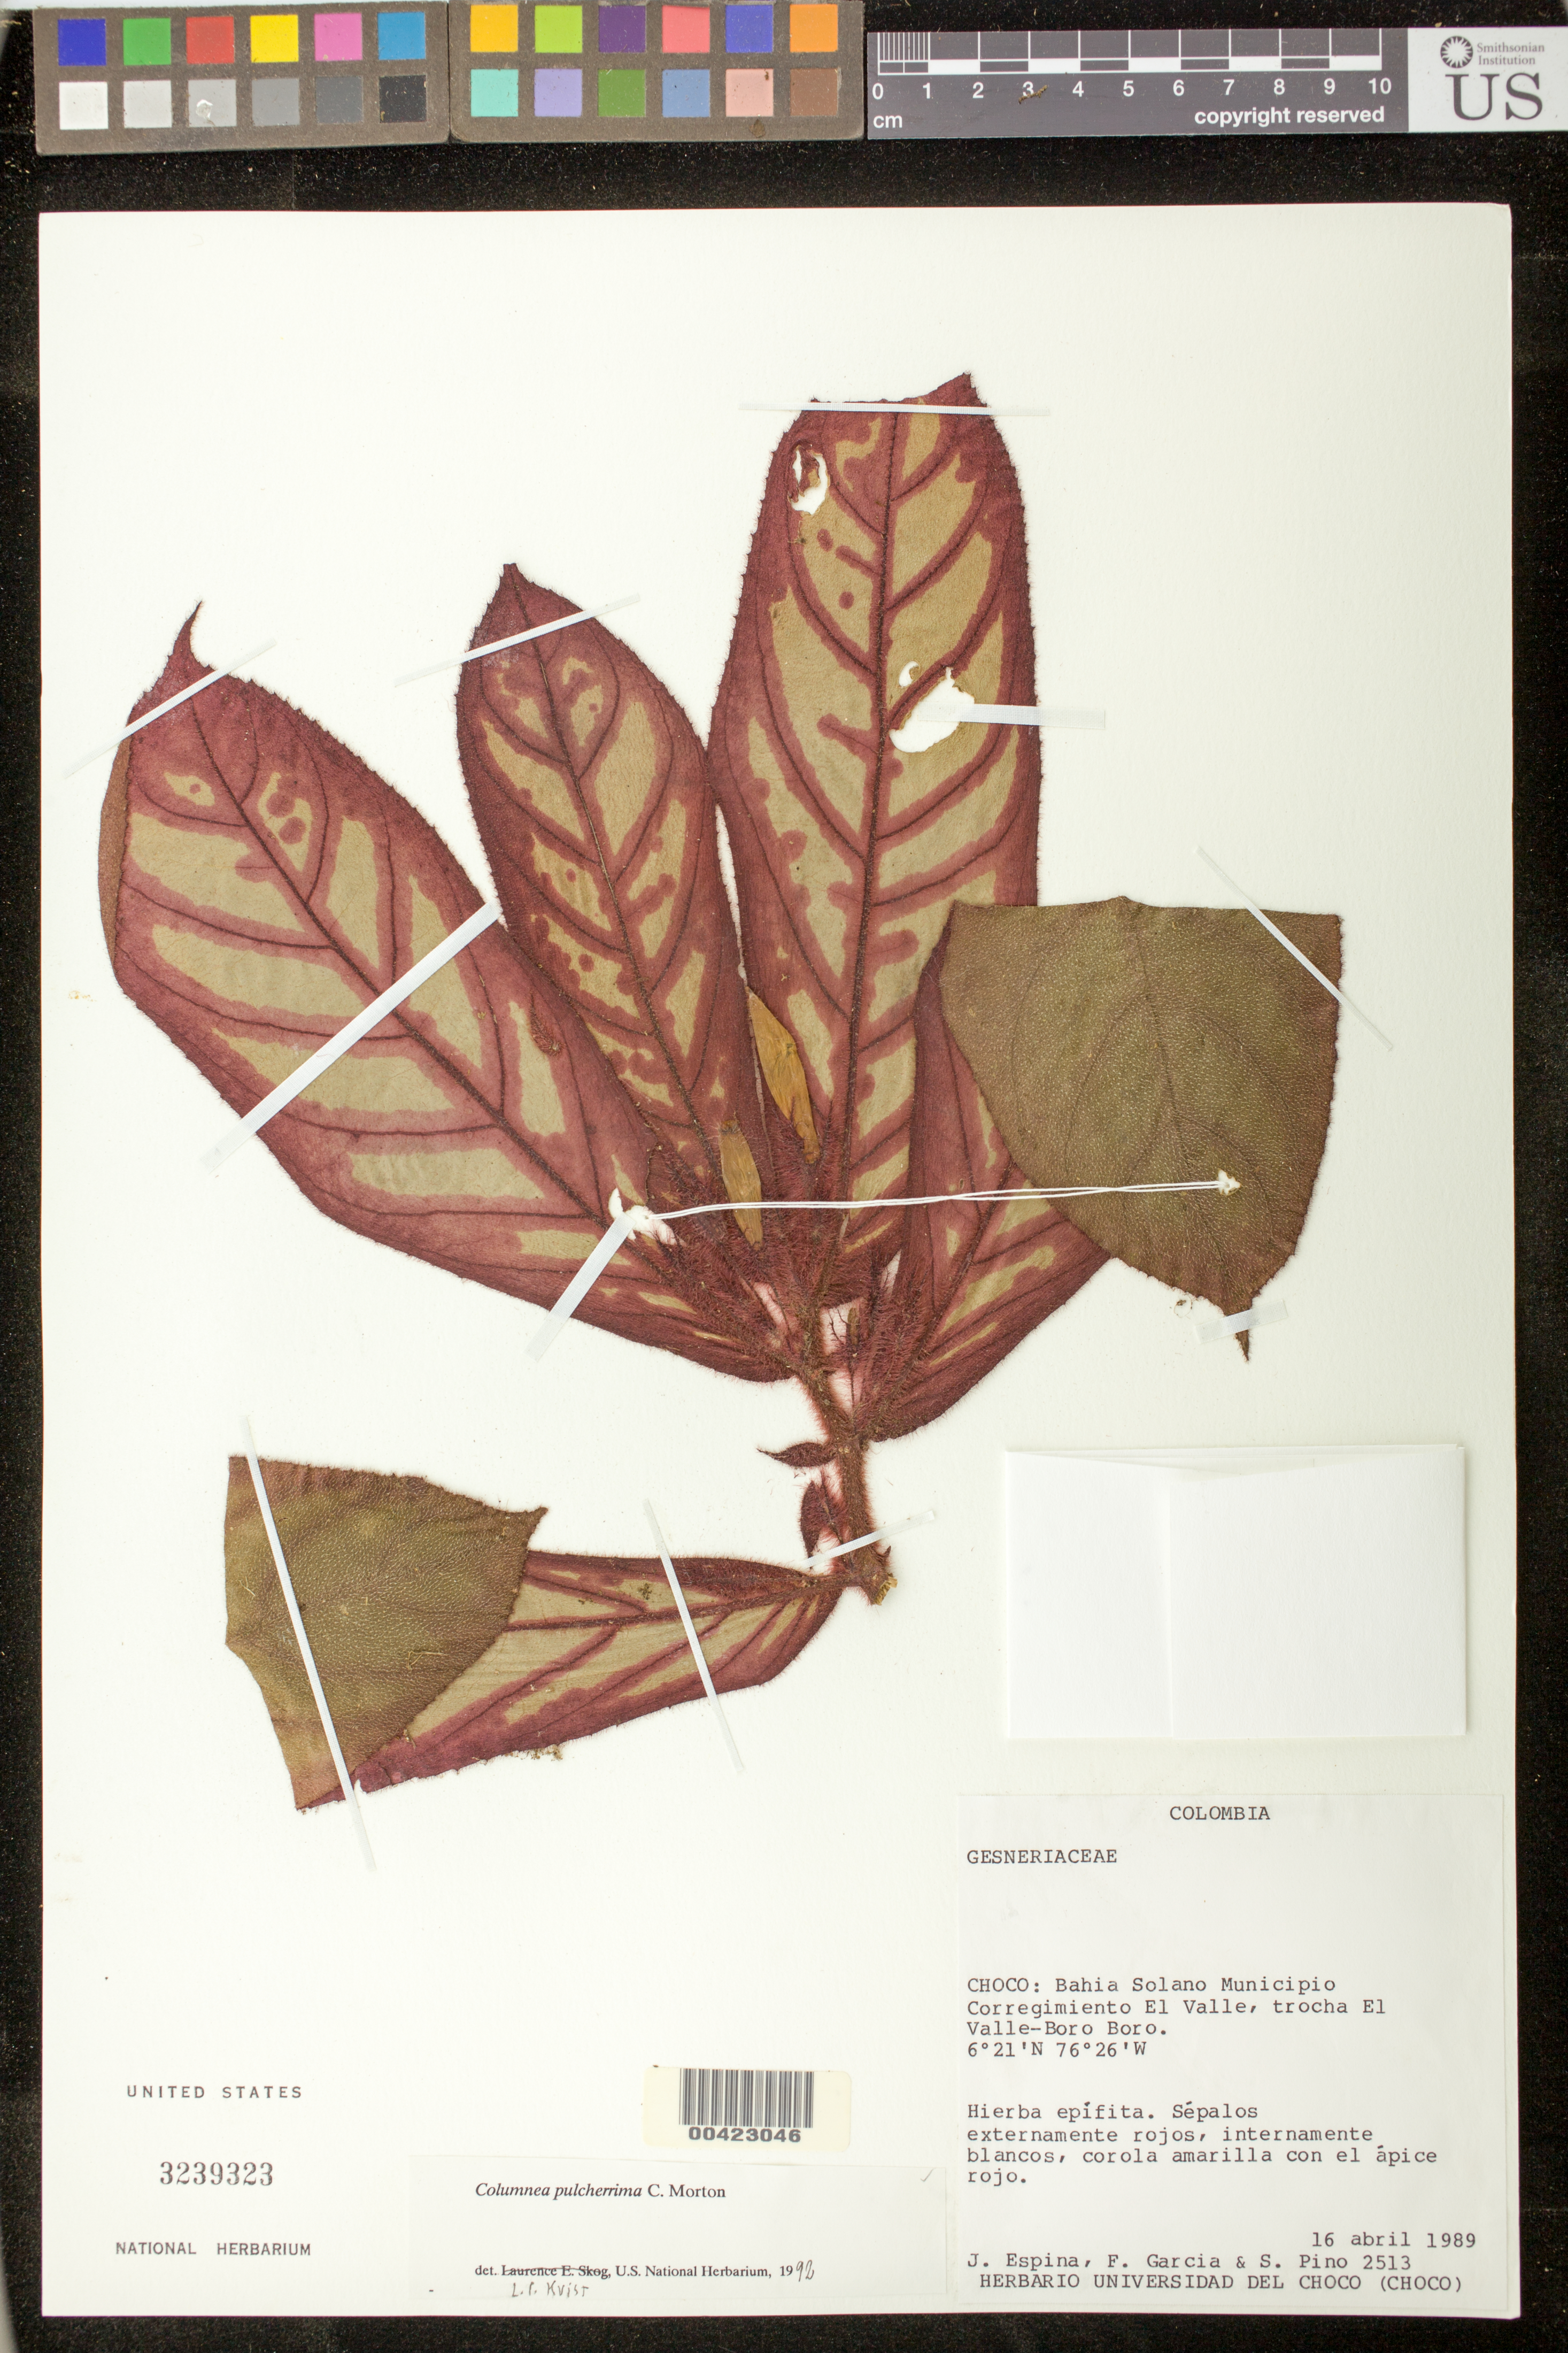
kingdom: Plantae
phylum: Tracheophyta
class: Magnoliopsida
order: Lamiales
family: Gesneriaceae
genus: Columnea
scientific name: Columnea pulcherrima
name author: C.V. Morton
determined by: Skog, Laurence E.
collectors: J. Espina, F. Garcia & S. Pino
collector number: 2513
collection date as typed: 16 Apr 1989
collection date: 1989-04-16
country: Colombia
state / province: Chocó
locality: Bahia Solano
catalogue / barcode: US 3239323